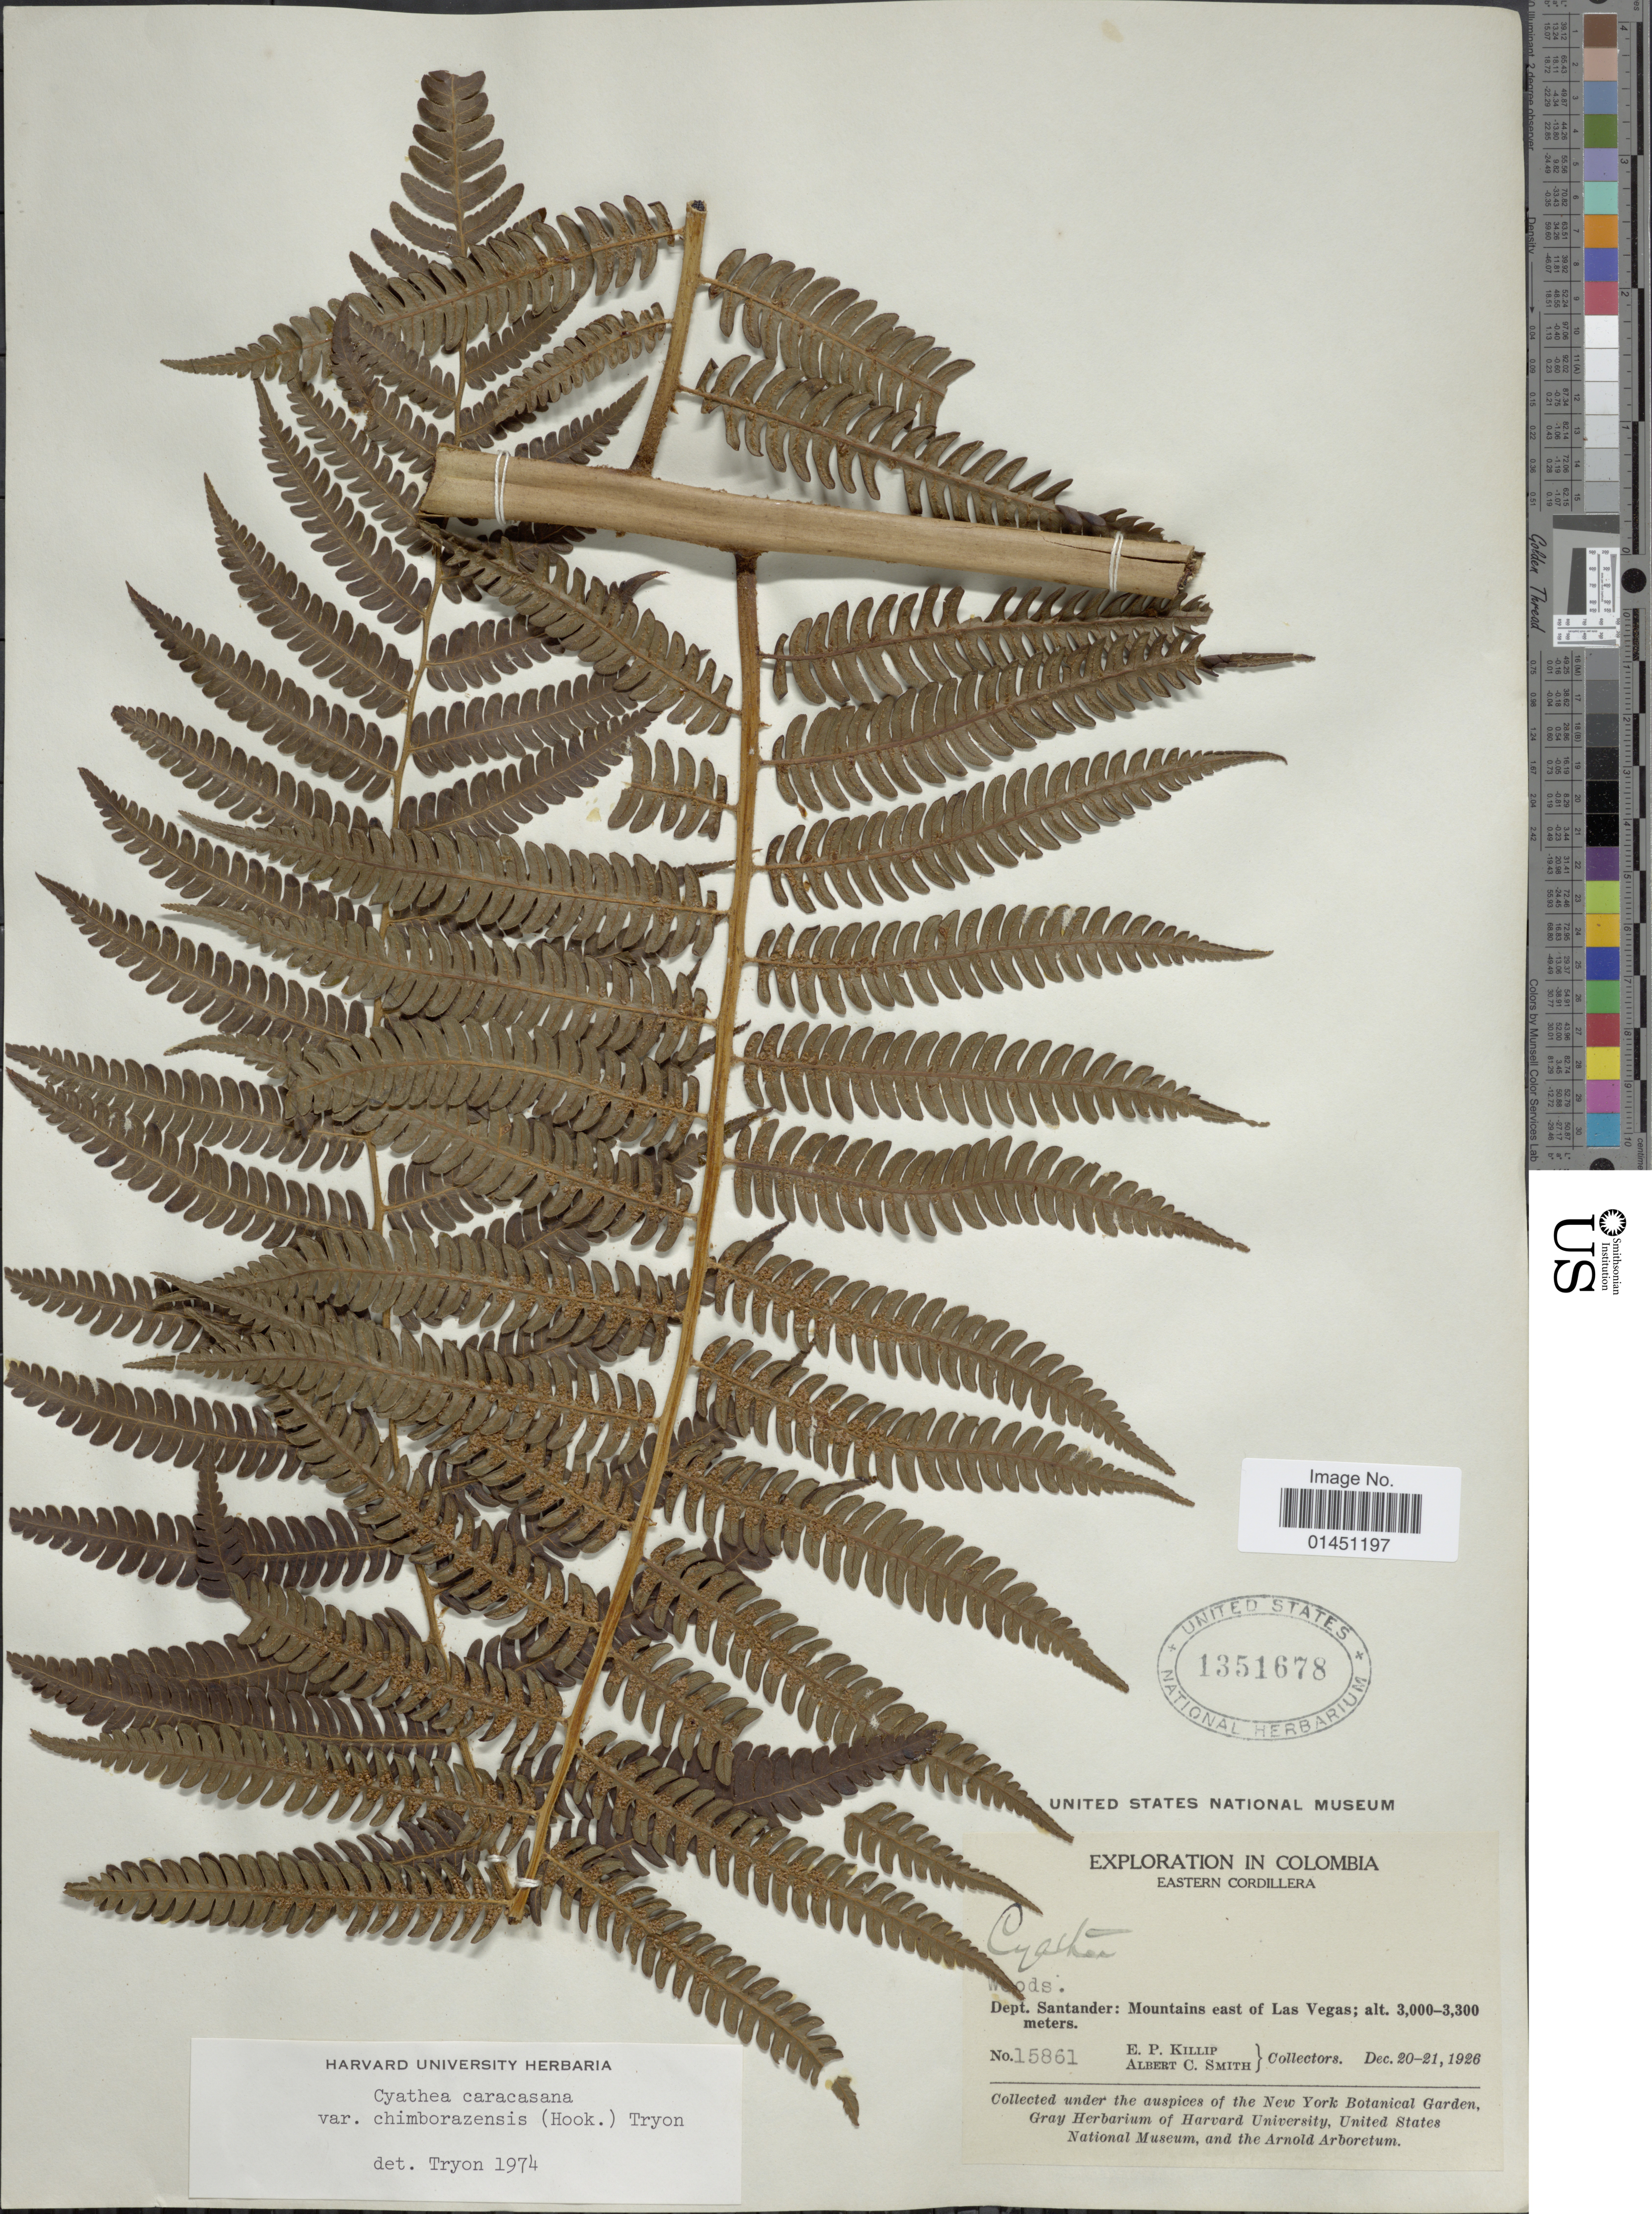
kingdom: Plantae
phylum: Tracheophyta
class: Polypodiopsida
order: Cyatheales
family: Cyatheaceae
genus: Cyathea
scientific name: Cyathea caracasana var. chimborazensis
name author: (Hook.) R.M. Tryon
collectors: E. P. Killip & A. C. Smith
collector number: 15861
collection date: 1926-12-20/1926-12-21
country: Colombia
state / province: Santander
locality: Eastern Cordillera, Mountains east of Las Vegas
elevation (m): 3000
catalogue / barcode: US 1351678